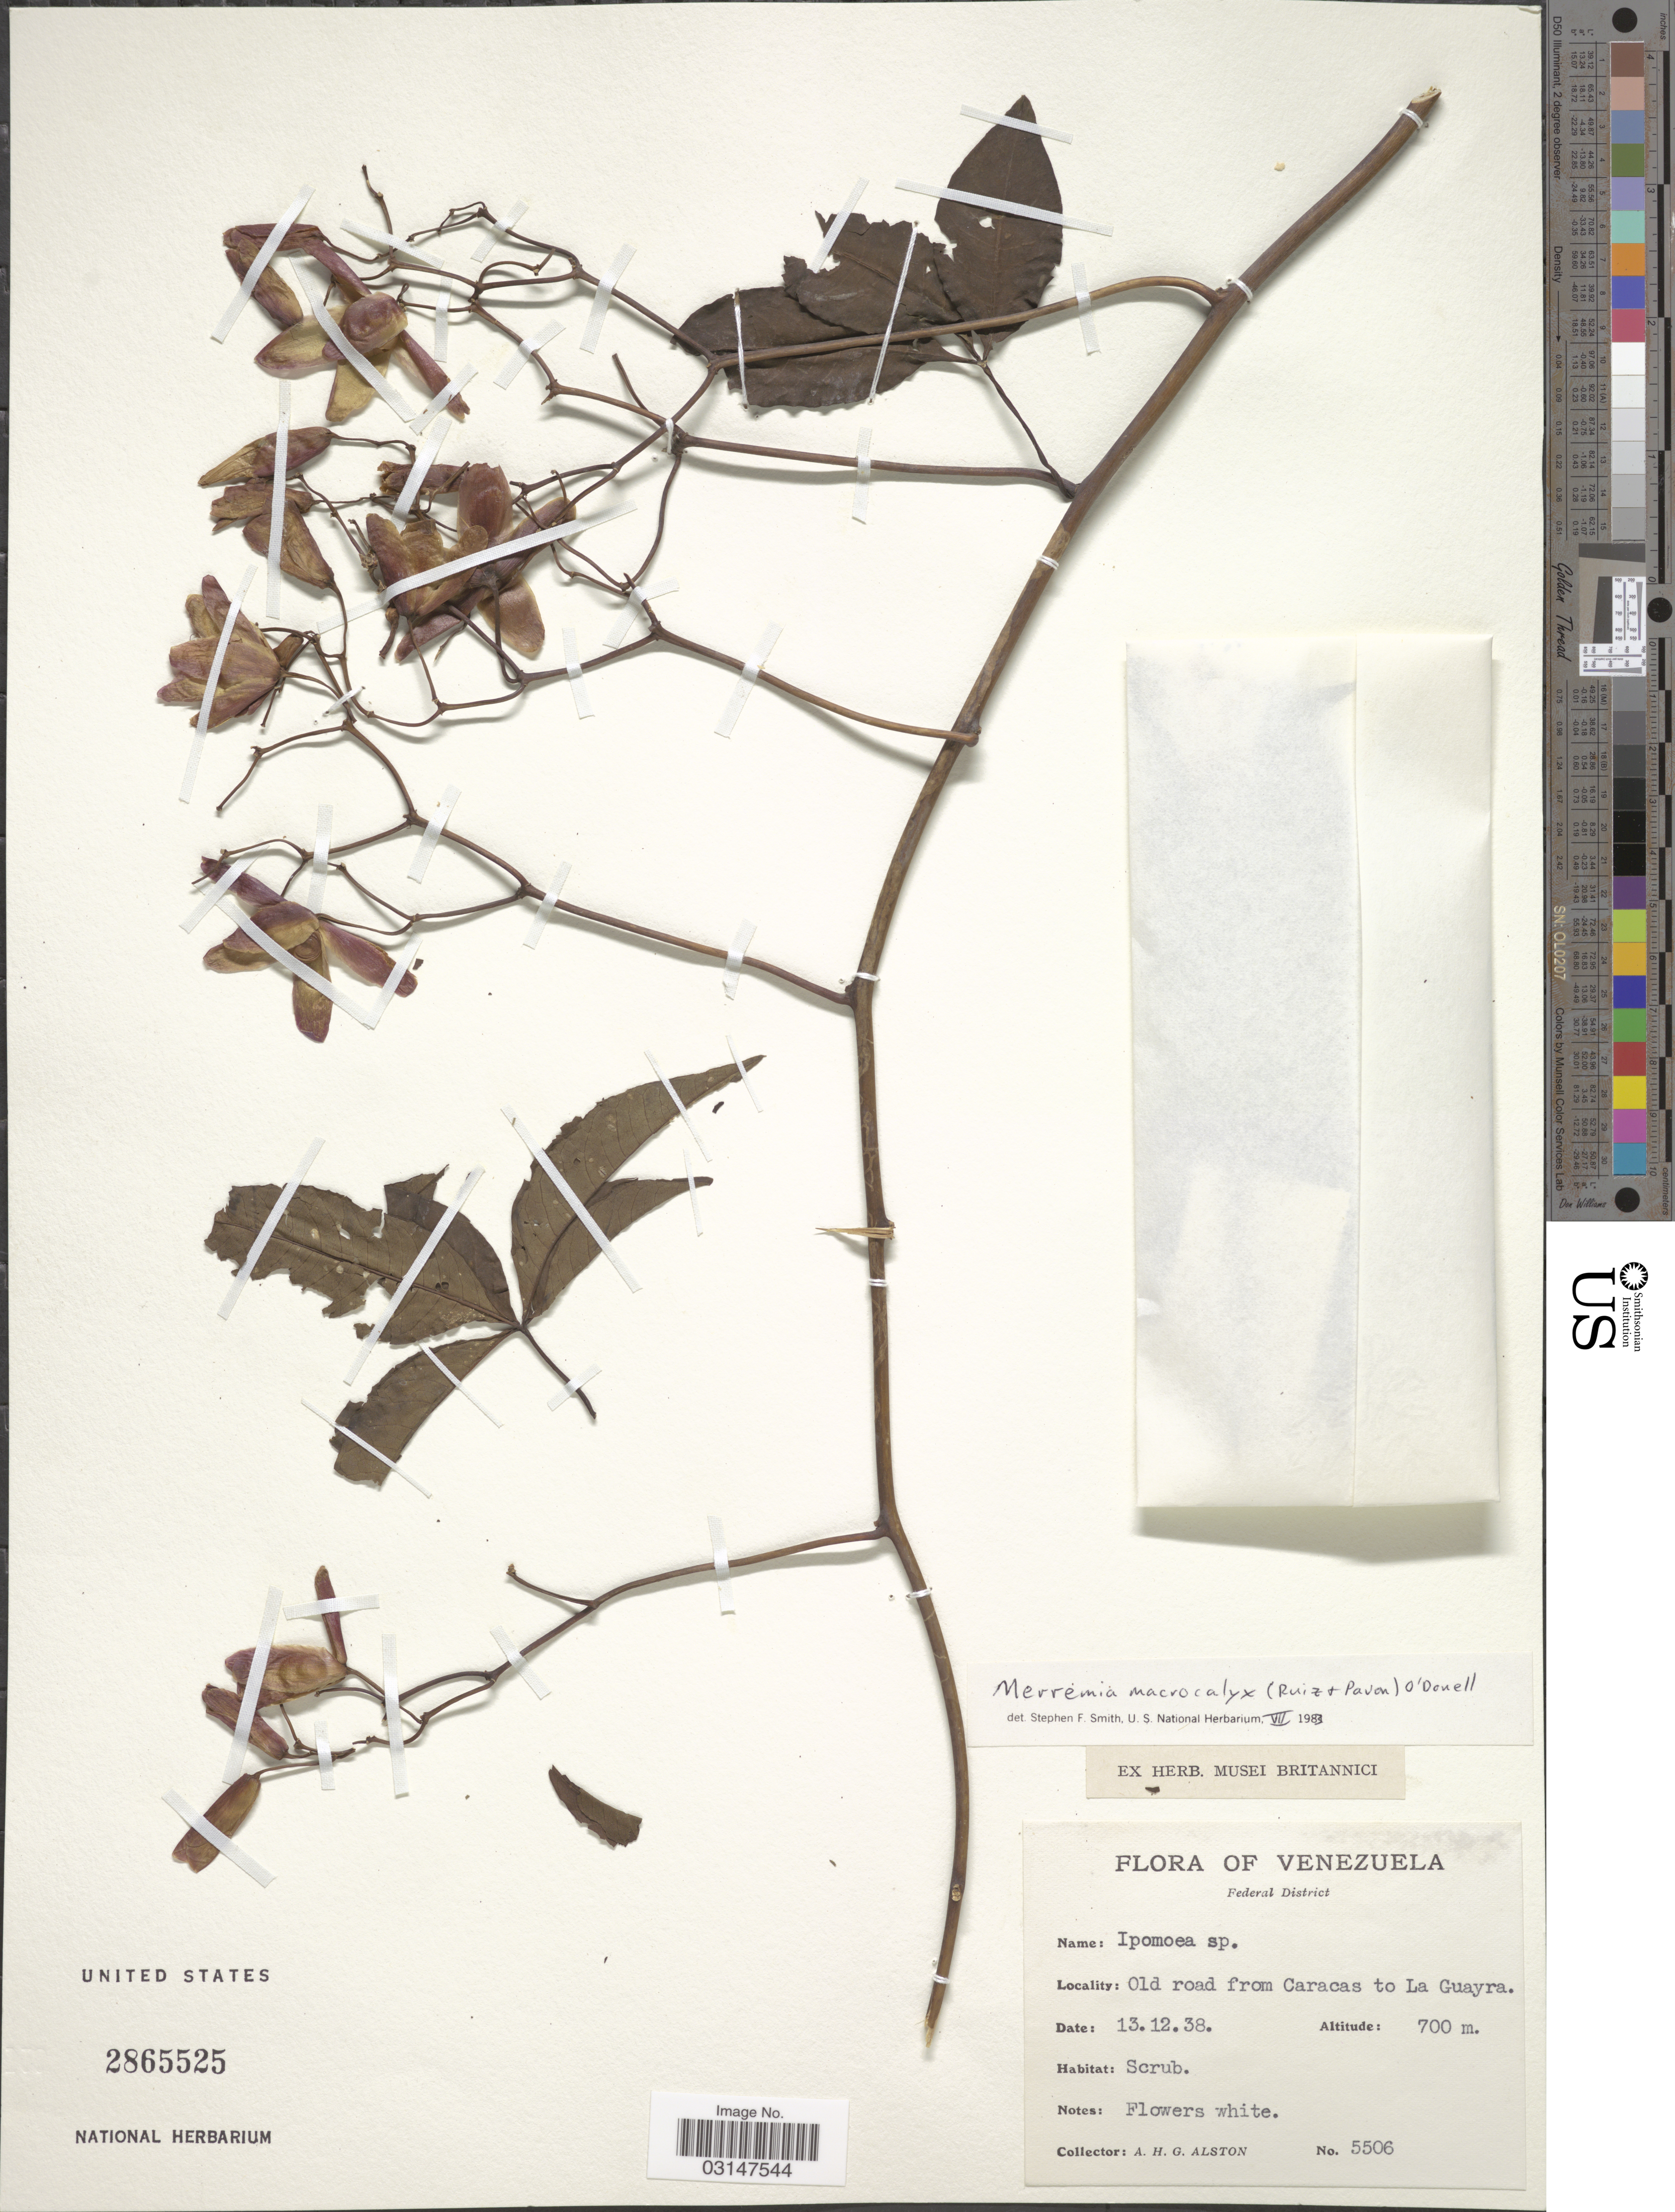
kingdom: Plantae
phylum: Tracheophyta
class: Magnoliopsida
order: Solanales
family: Convolvulaceae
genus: Distimake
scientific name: Distimake macrocalyx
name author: (Ruiz & Pav.) A. R. Simões & Staples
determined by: Strong, Mark T., (BOT), Smithsonian Institution - National Museum of Natural History (UNITED STATES)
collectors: A. H. Alston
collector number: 5506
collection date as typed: Transcribed d/m/y: 13/12/38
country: Venezuela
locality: Federal District, Old road from Caracas to La Guayra.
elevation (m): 700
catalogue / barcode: US 2865525